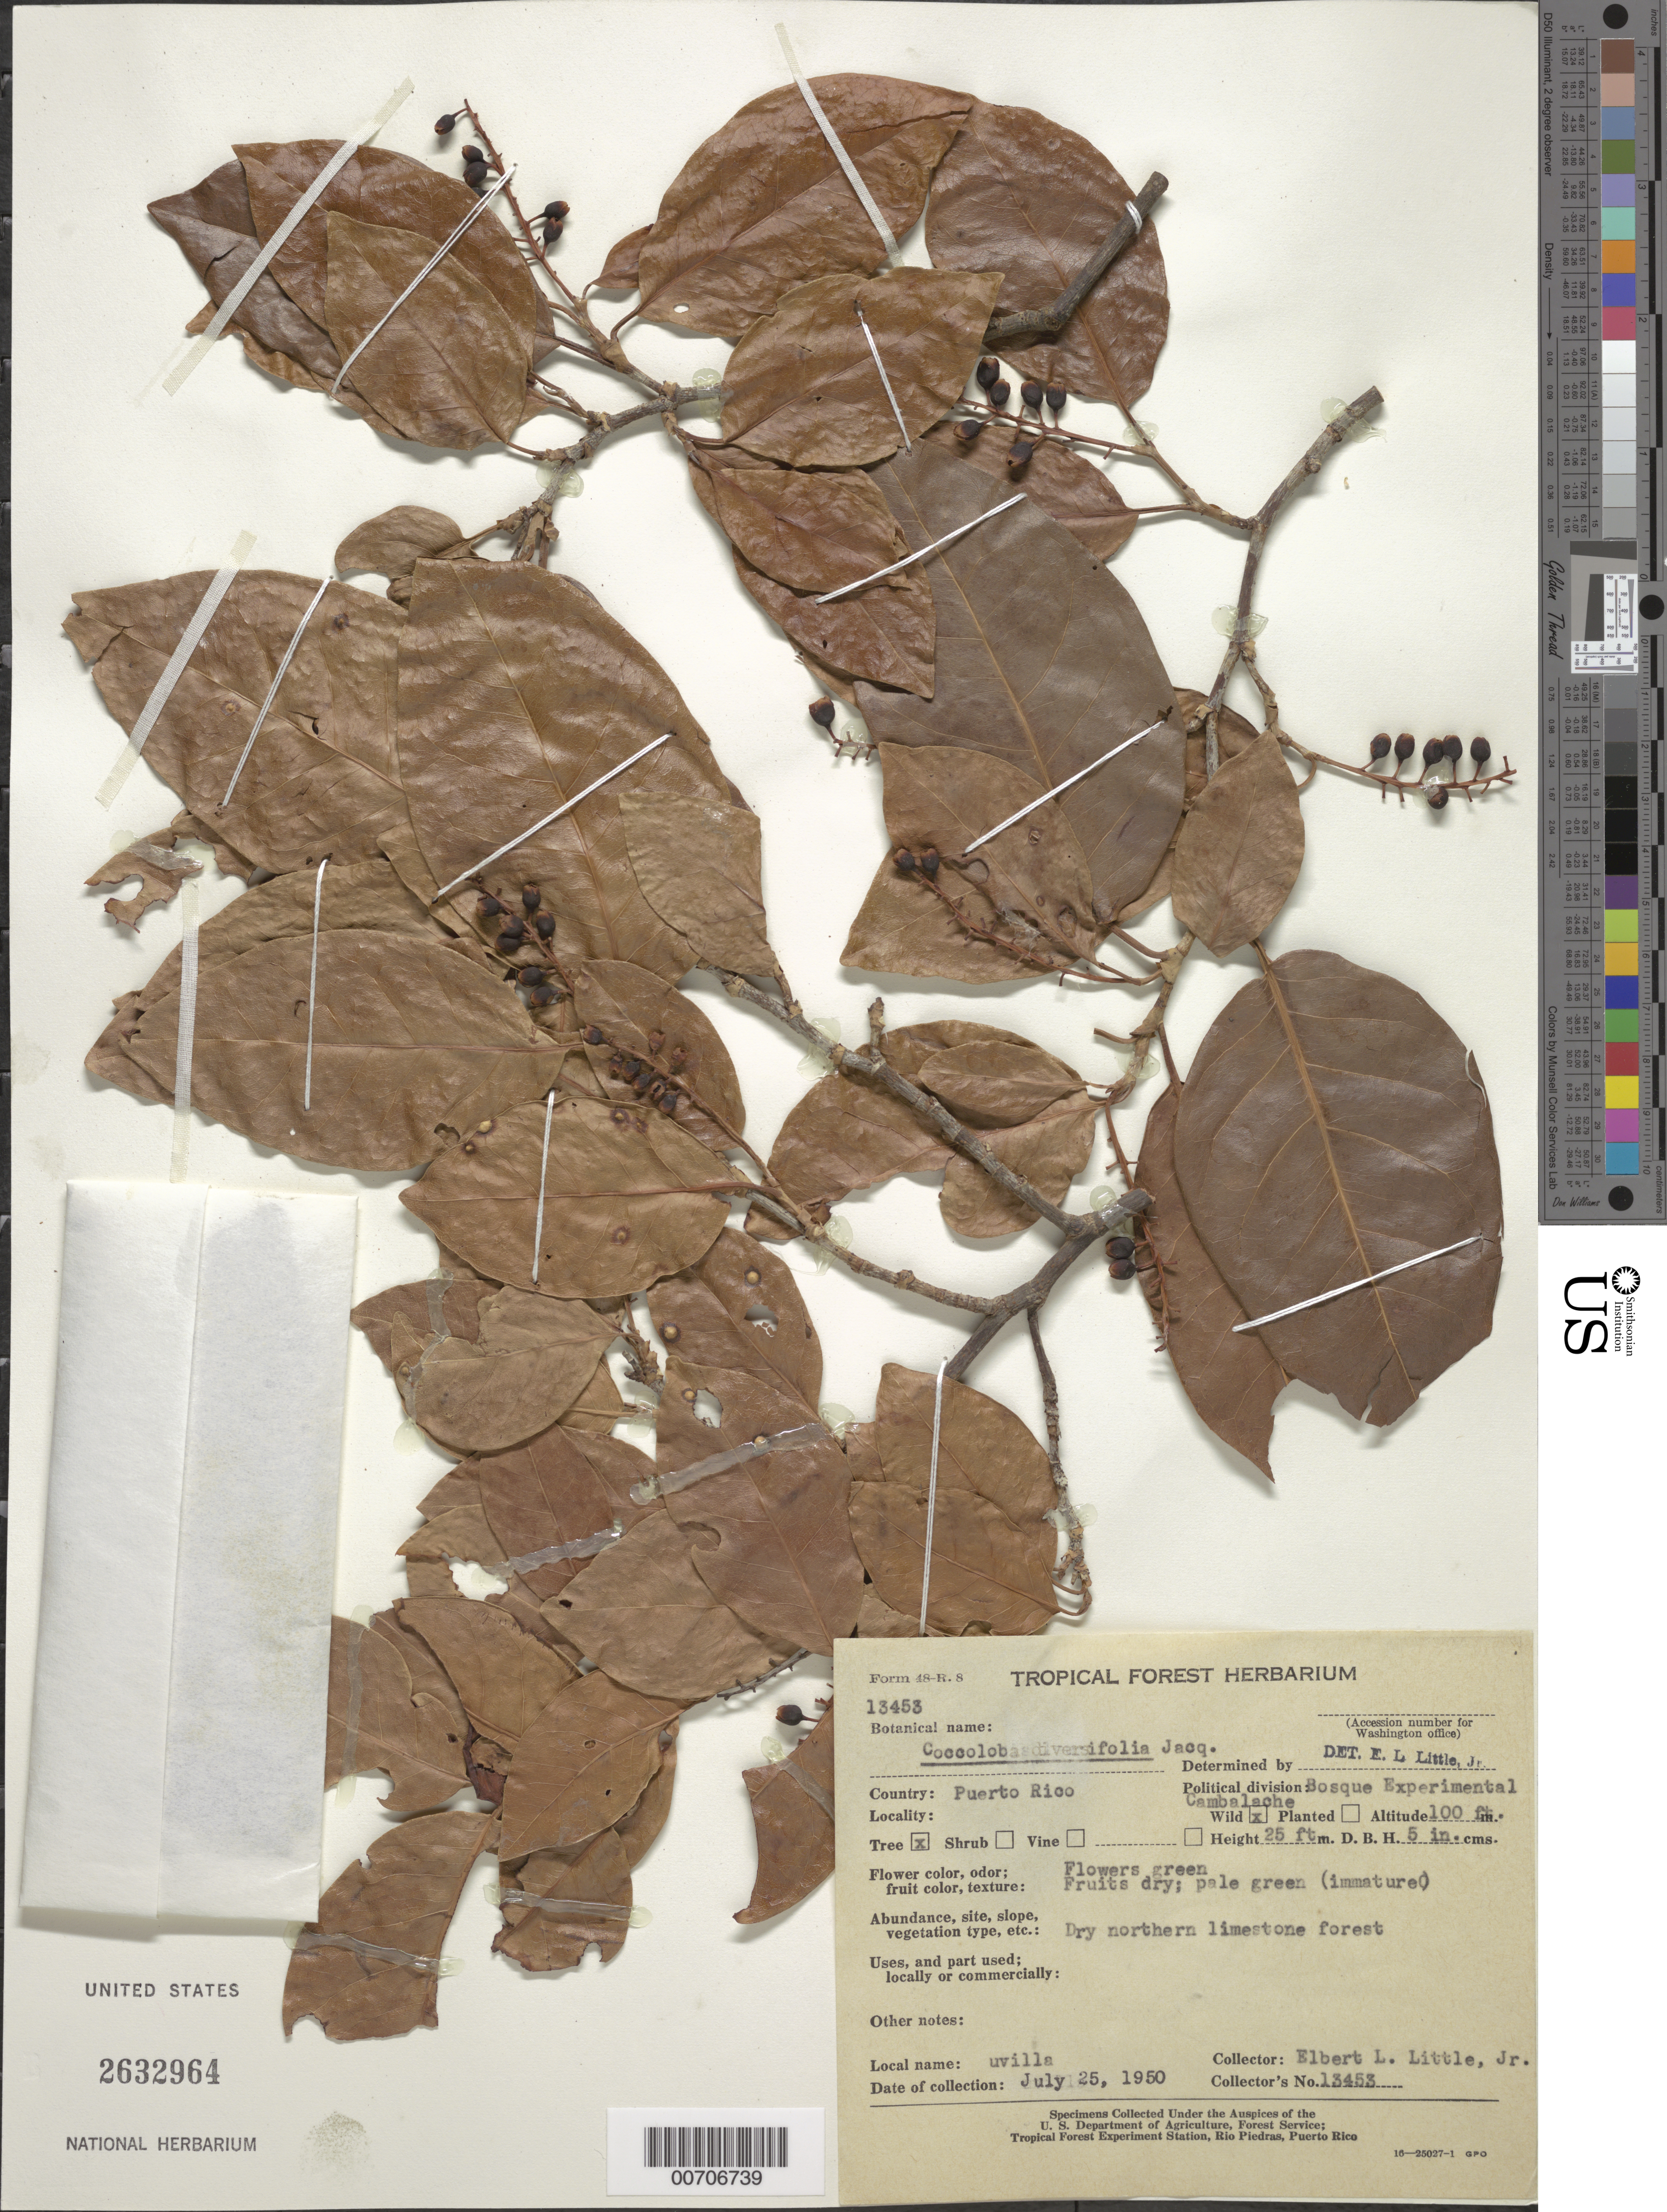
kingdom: Plantae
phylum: Tracheophyta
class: Magnoliopsida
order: Caryophyllales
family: Polygonaceae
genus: Coccoloba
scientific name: Coccoloba diversifolia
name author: Jacq.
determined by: Little, Elbert L., Jr., (FSSR), United States Department of Agriculture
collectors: E. L. Little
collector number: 13453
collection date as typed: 25 Jul 1950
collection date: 1950-07-25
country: Puerto Rico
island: Greater Antilles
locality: Bosque Exp. Cambalache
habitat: Dry northern limestone forest.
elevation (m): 30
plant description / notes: Common name: Uvilla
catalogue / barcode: US 2632964